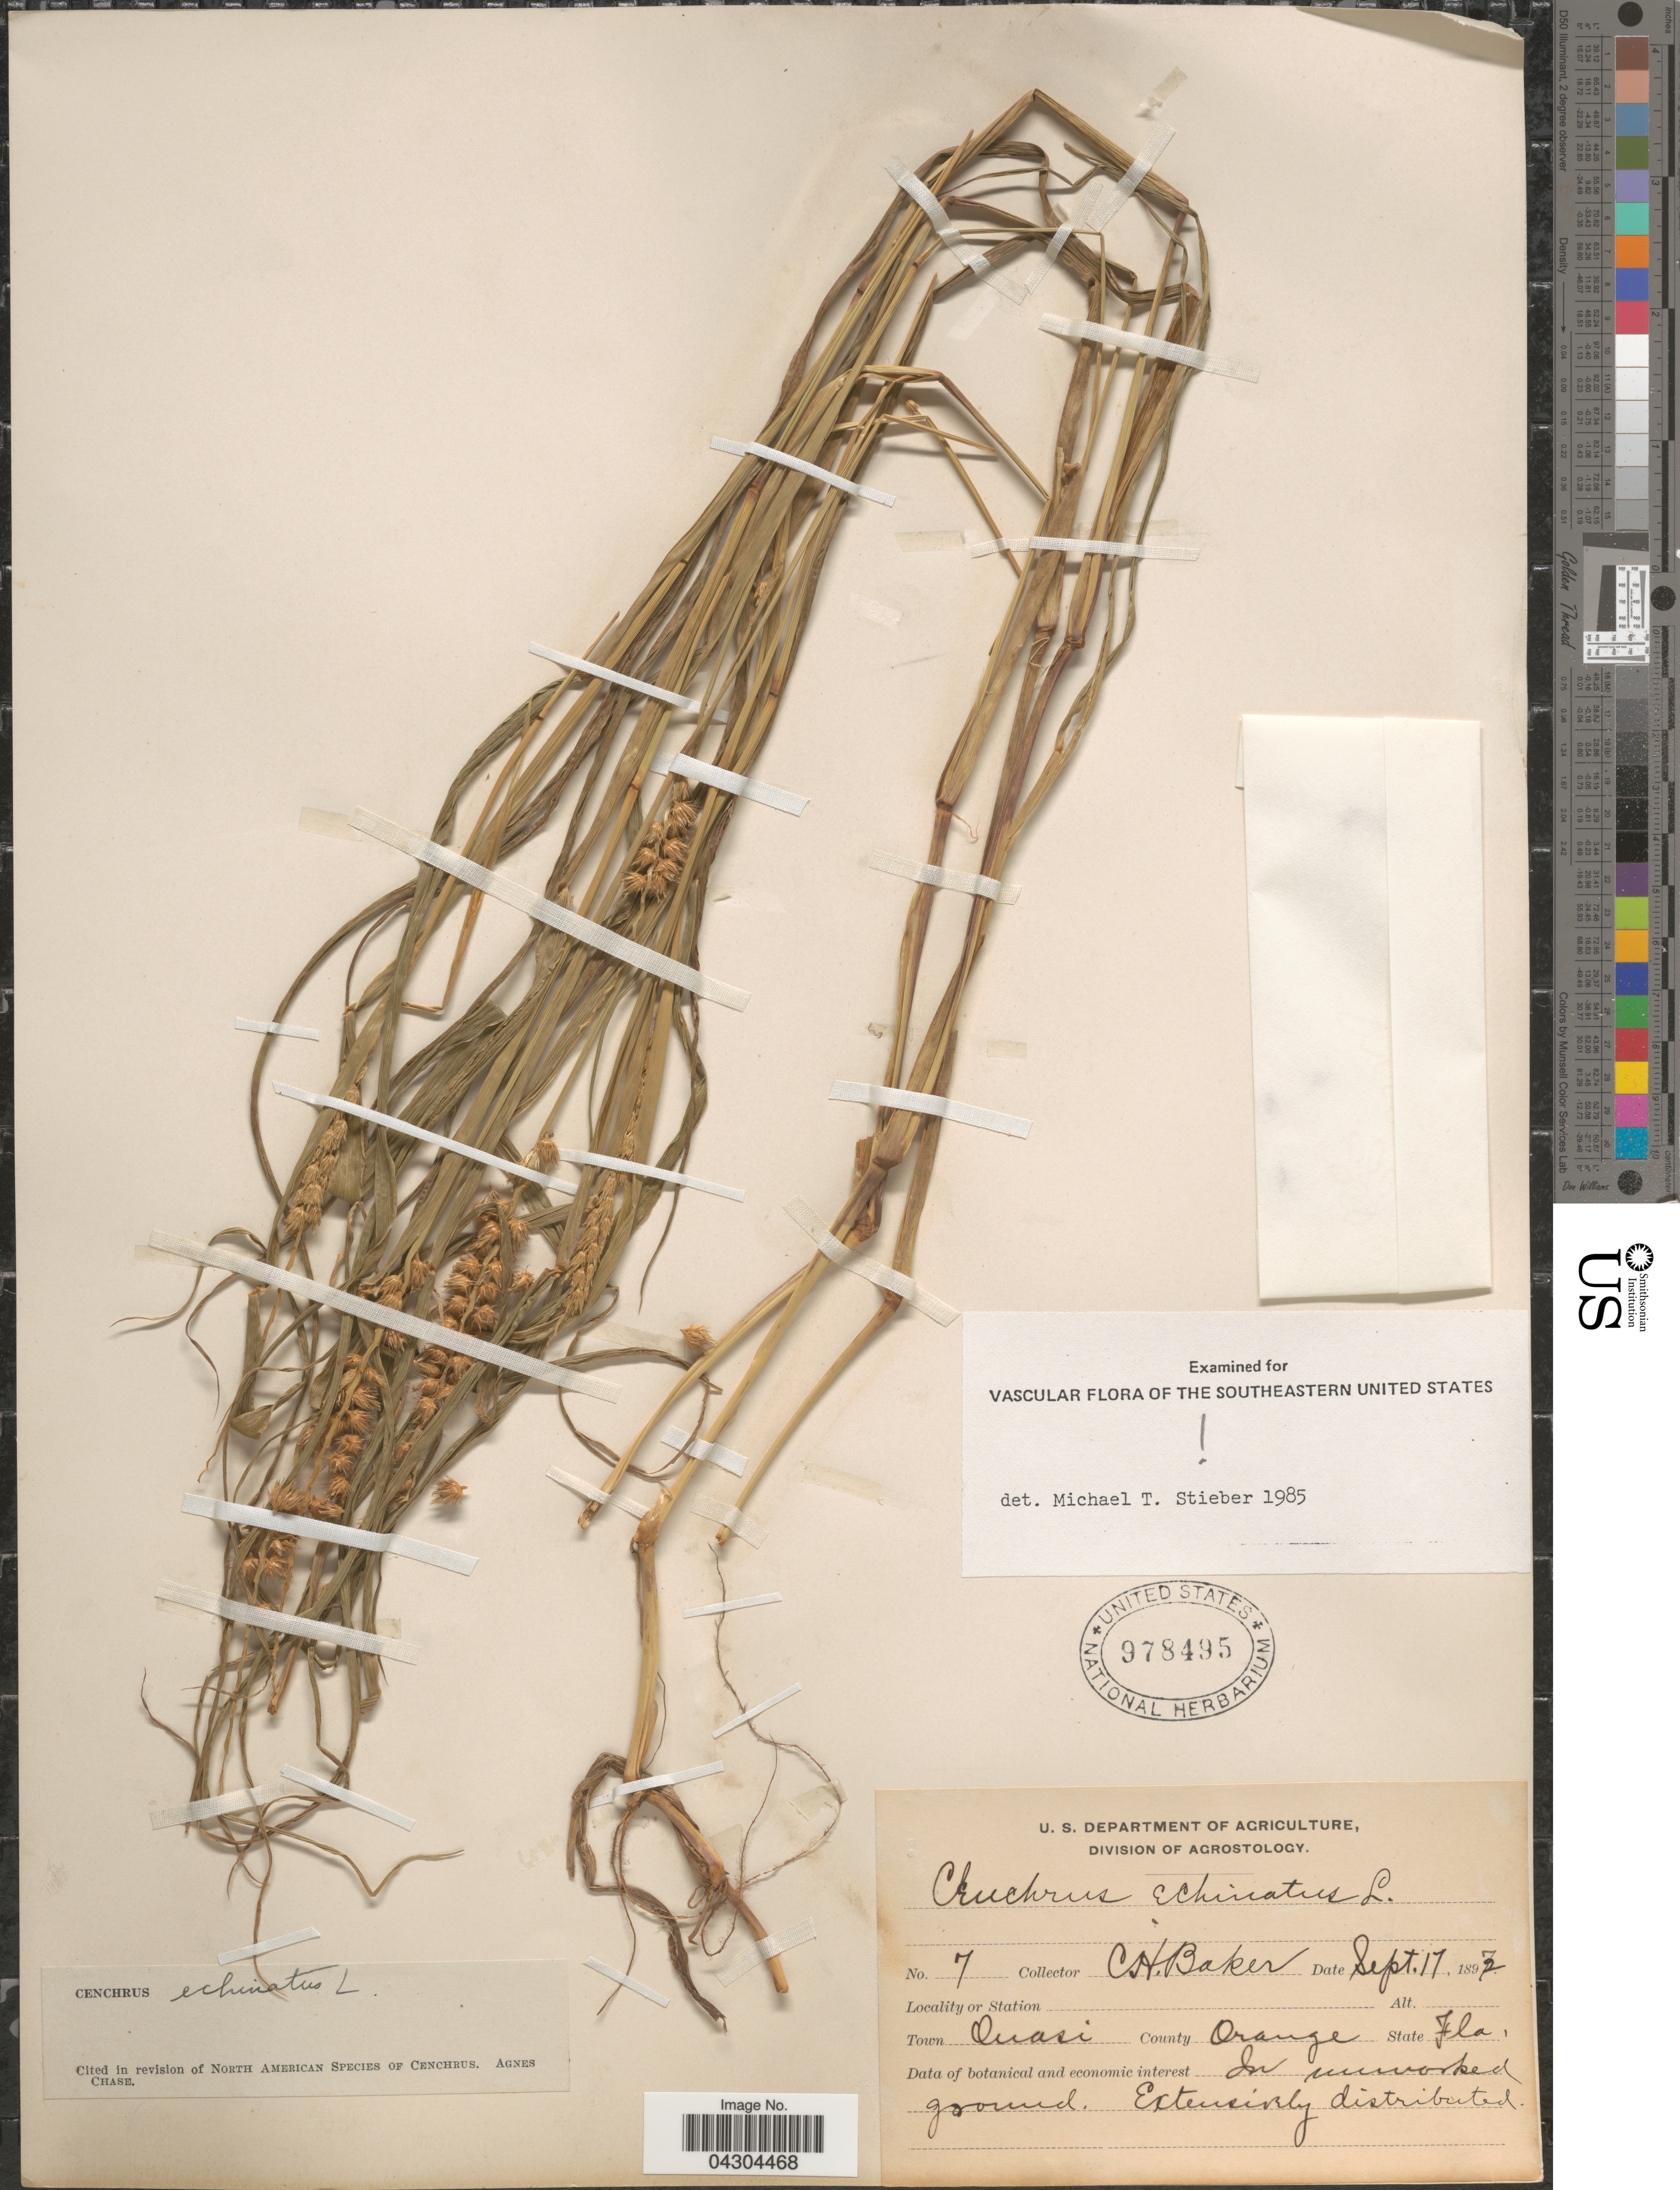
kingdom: Plantae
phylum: Tracheophyta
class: Liliopsida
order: Poales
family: Poaceae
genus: Cenchrus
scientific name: Cenchrus echinatus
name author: L.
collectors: C. H. Baker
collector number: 7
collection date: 1892-09-17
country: United States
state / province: Florida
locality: Town Onasi County Orange.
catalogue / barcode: US 978495